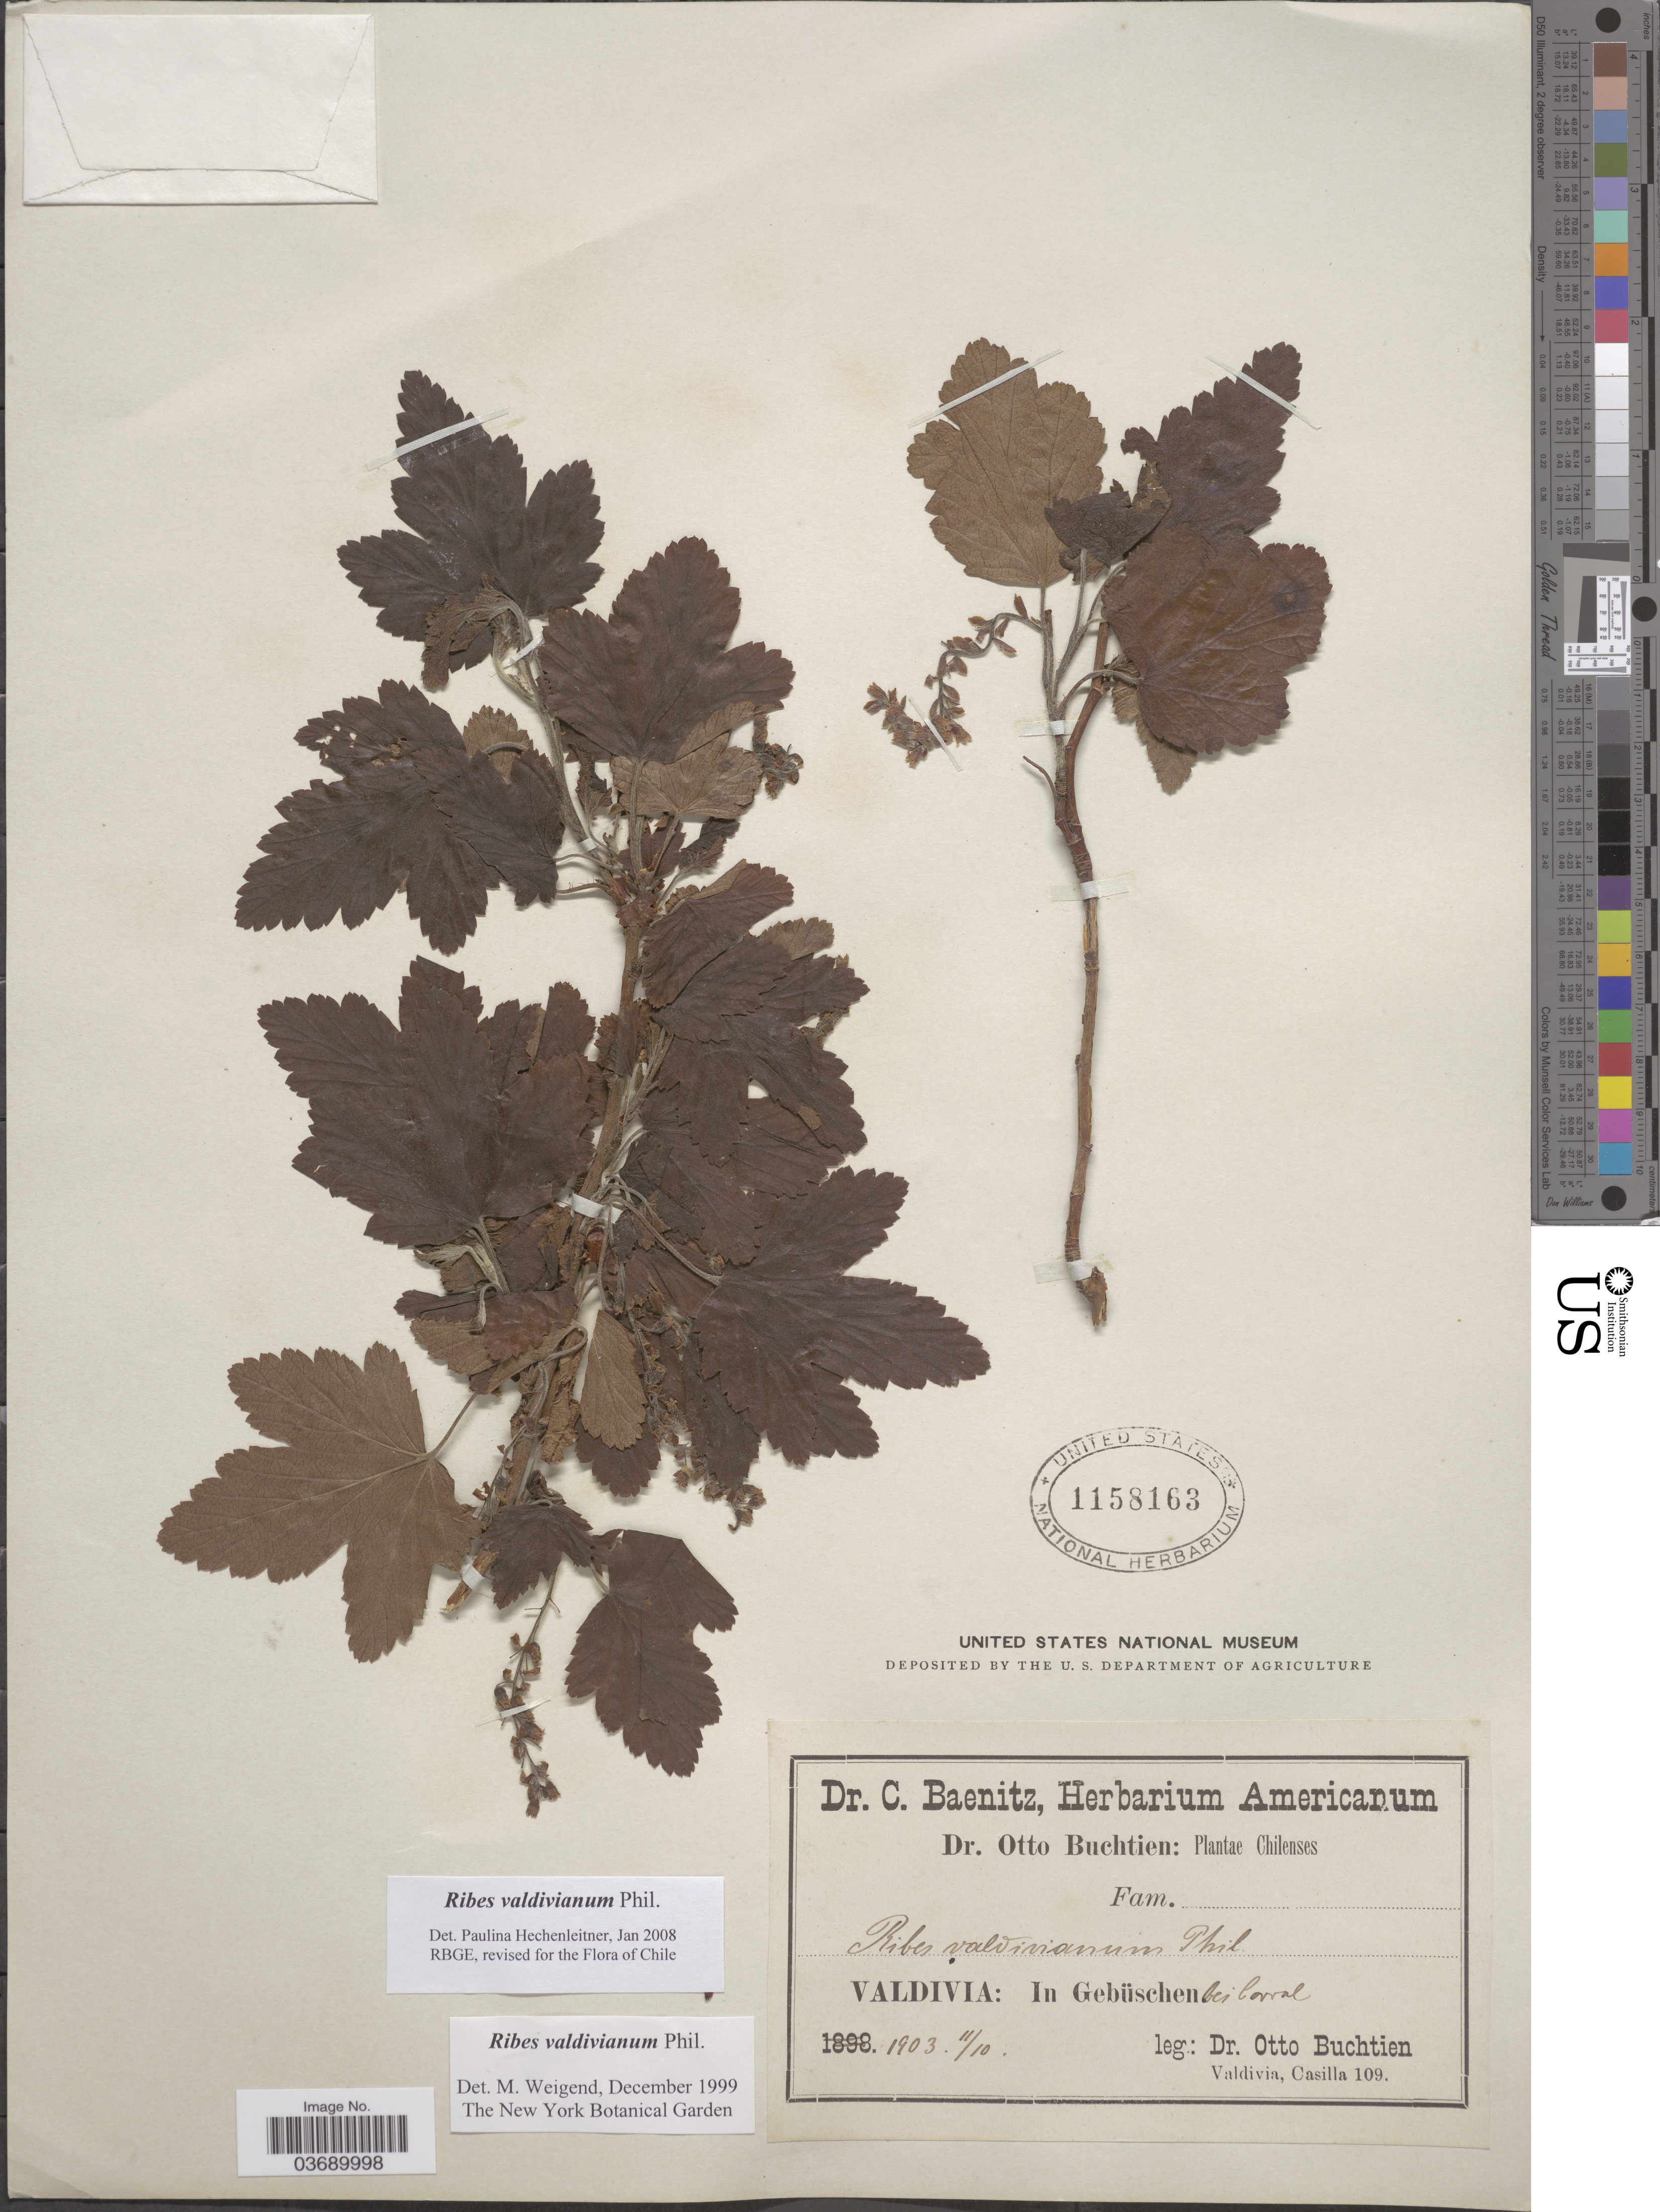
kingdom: Plantae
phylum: Tracheophyta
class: Magnoliopsida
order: Saxifragales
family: Grossulariaceae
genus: Ribes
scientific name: Ribes valdivianum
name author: Phil.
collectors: O. Buchtien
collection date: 1903-10-11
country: Chile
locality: Valdivia: In Gebüschen bei Corral.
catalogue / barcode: US 1158163